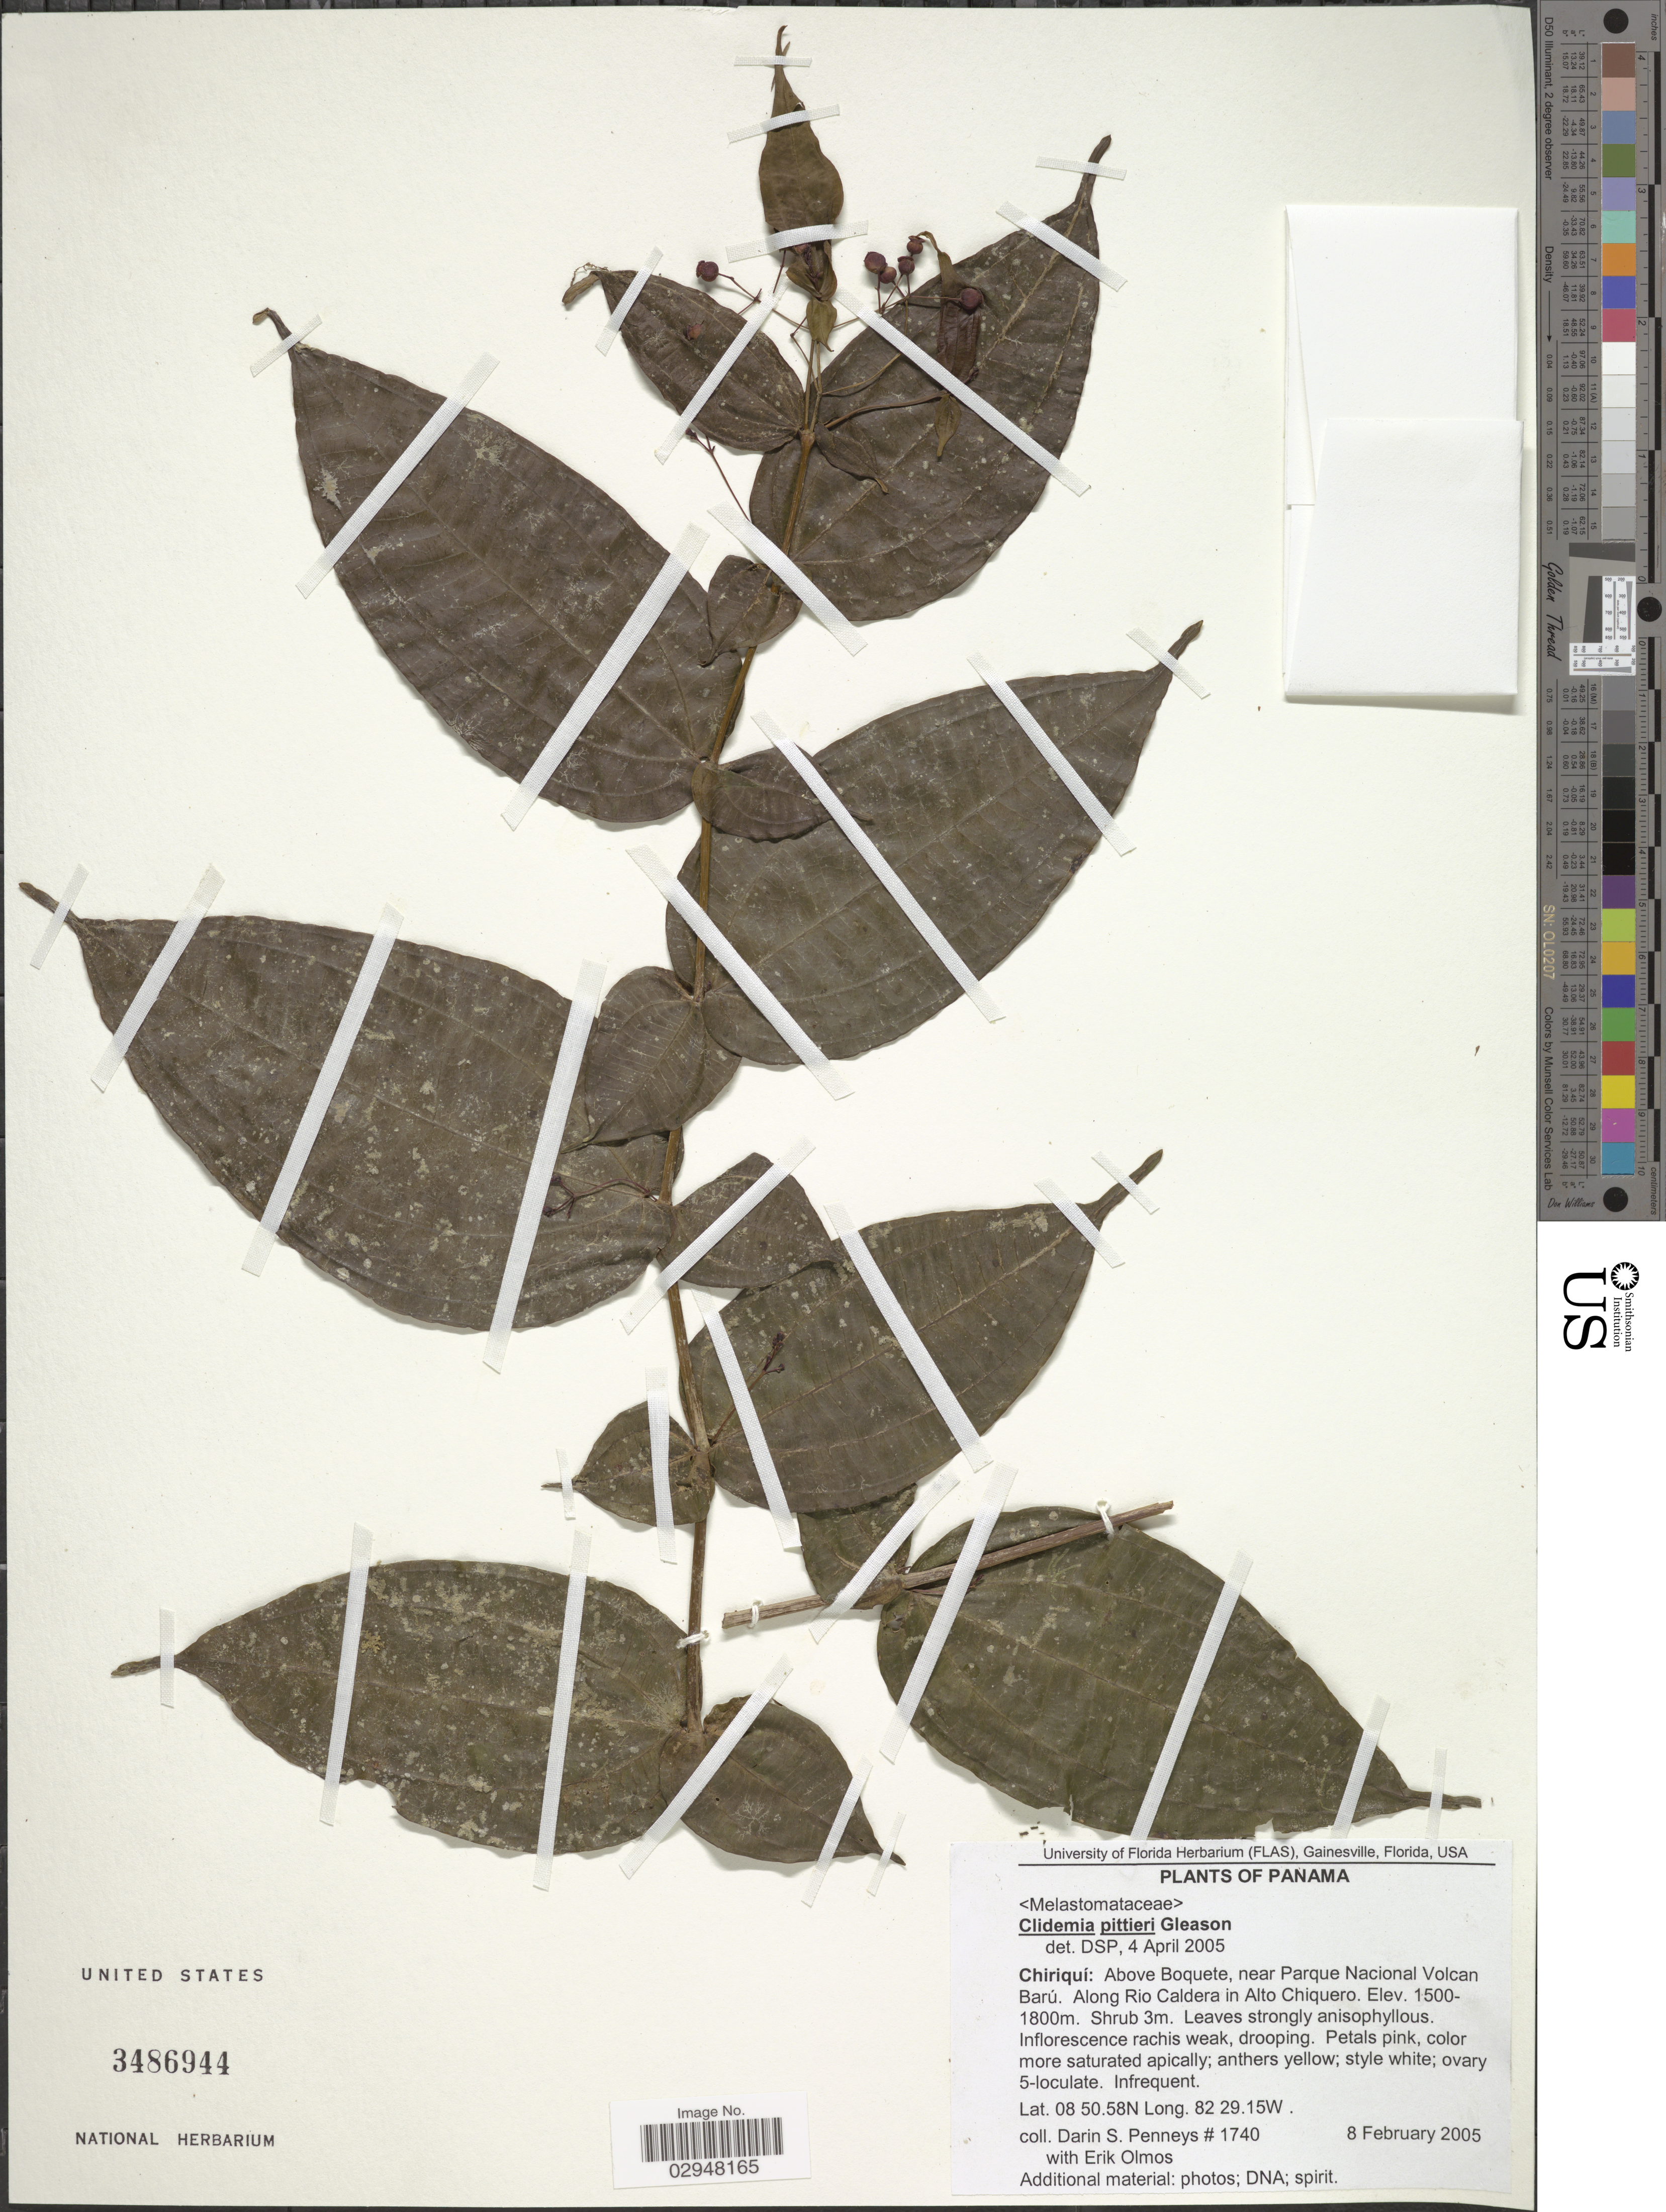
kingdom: Plantae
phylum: Tracheophyta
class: Magnoliopsida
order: Myrtales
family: Melastomataceae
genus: Clidemia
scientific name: Clidemia pittieri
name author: Gleason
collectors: D. S. Penneys & E. Olmos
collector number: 1740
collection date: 2005-02-08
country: Panama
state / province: Chiriqui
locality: Above Boquete, near Parque Nacional Volcan Barú. Along Rio Caldera in Alto Chiquero.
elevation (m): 1500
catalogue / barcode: US 3486944